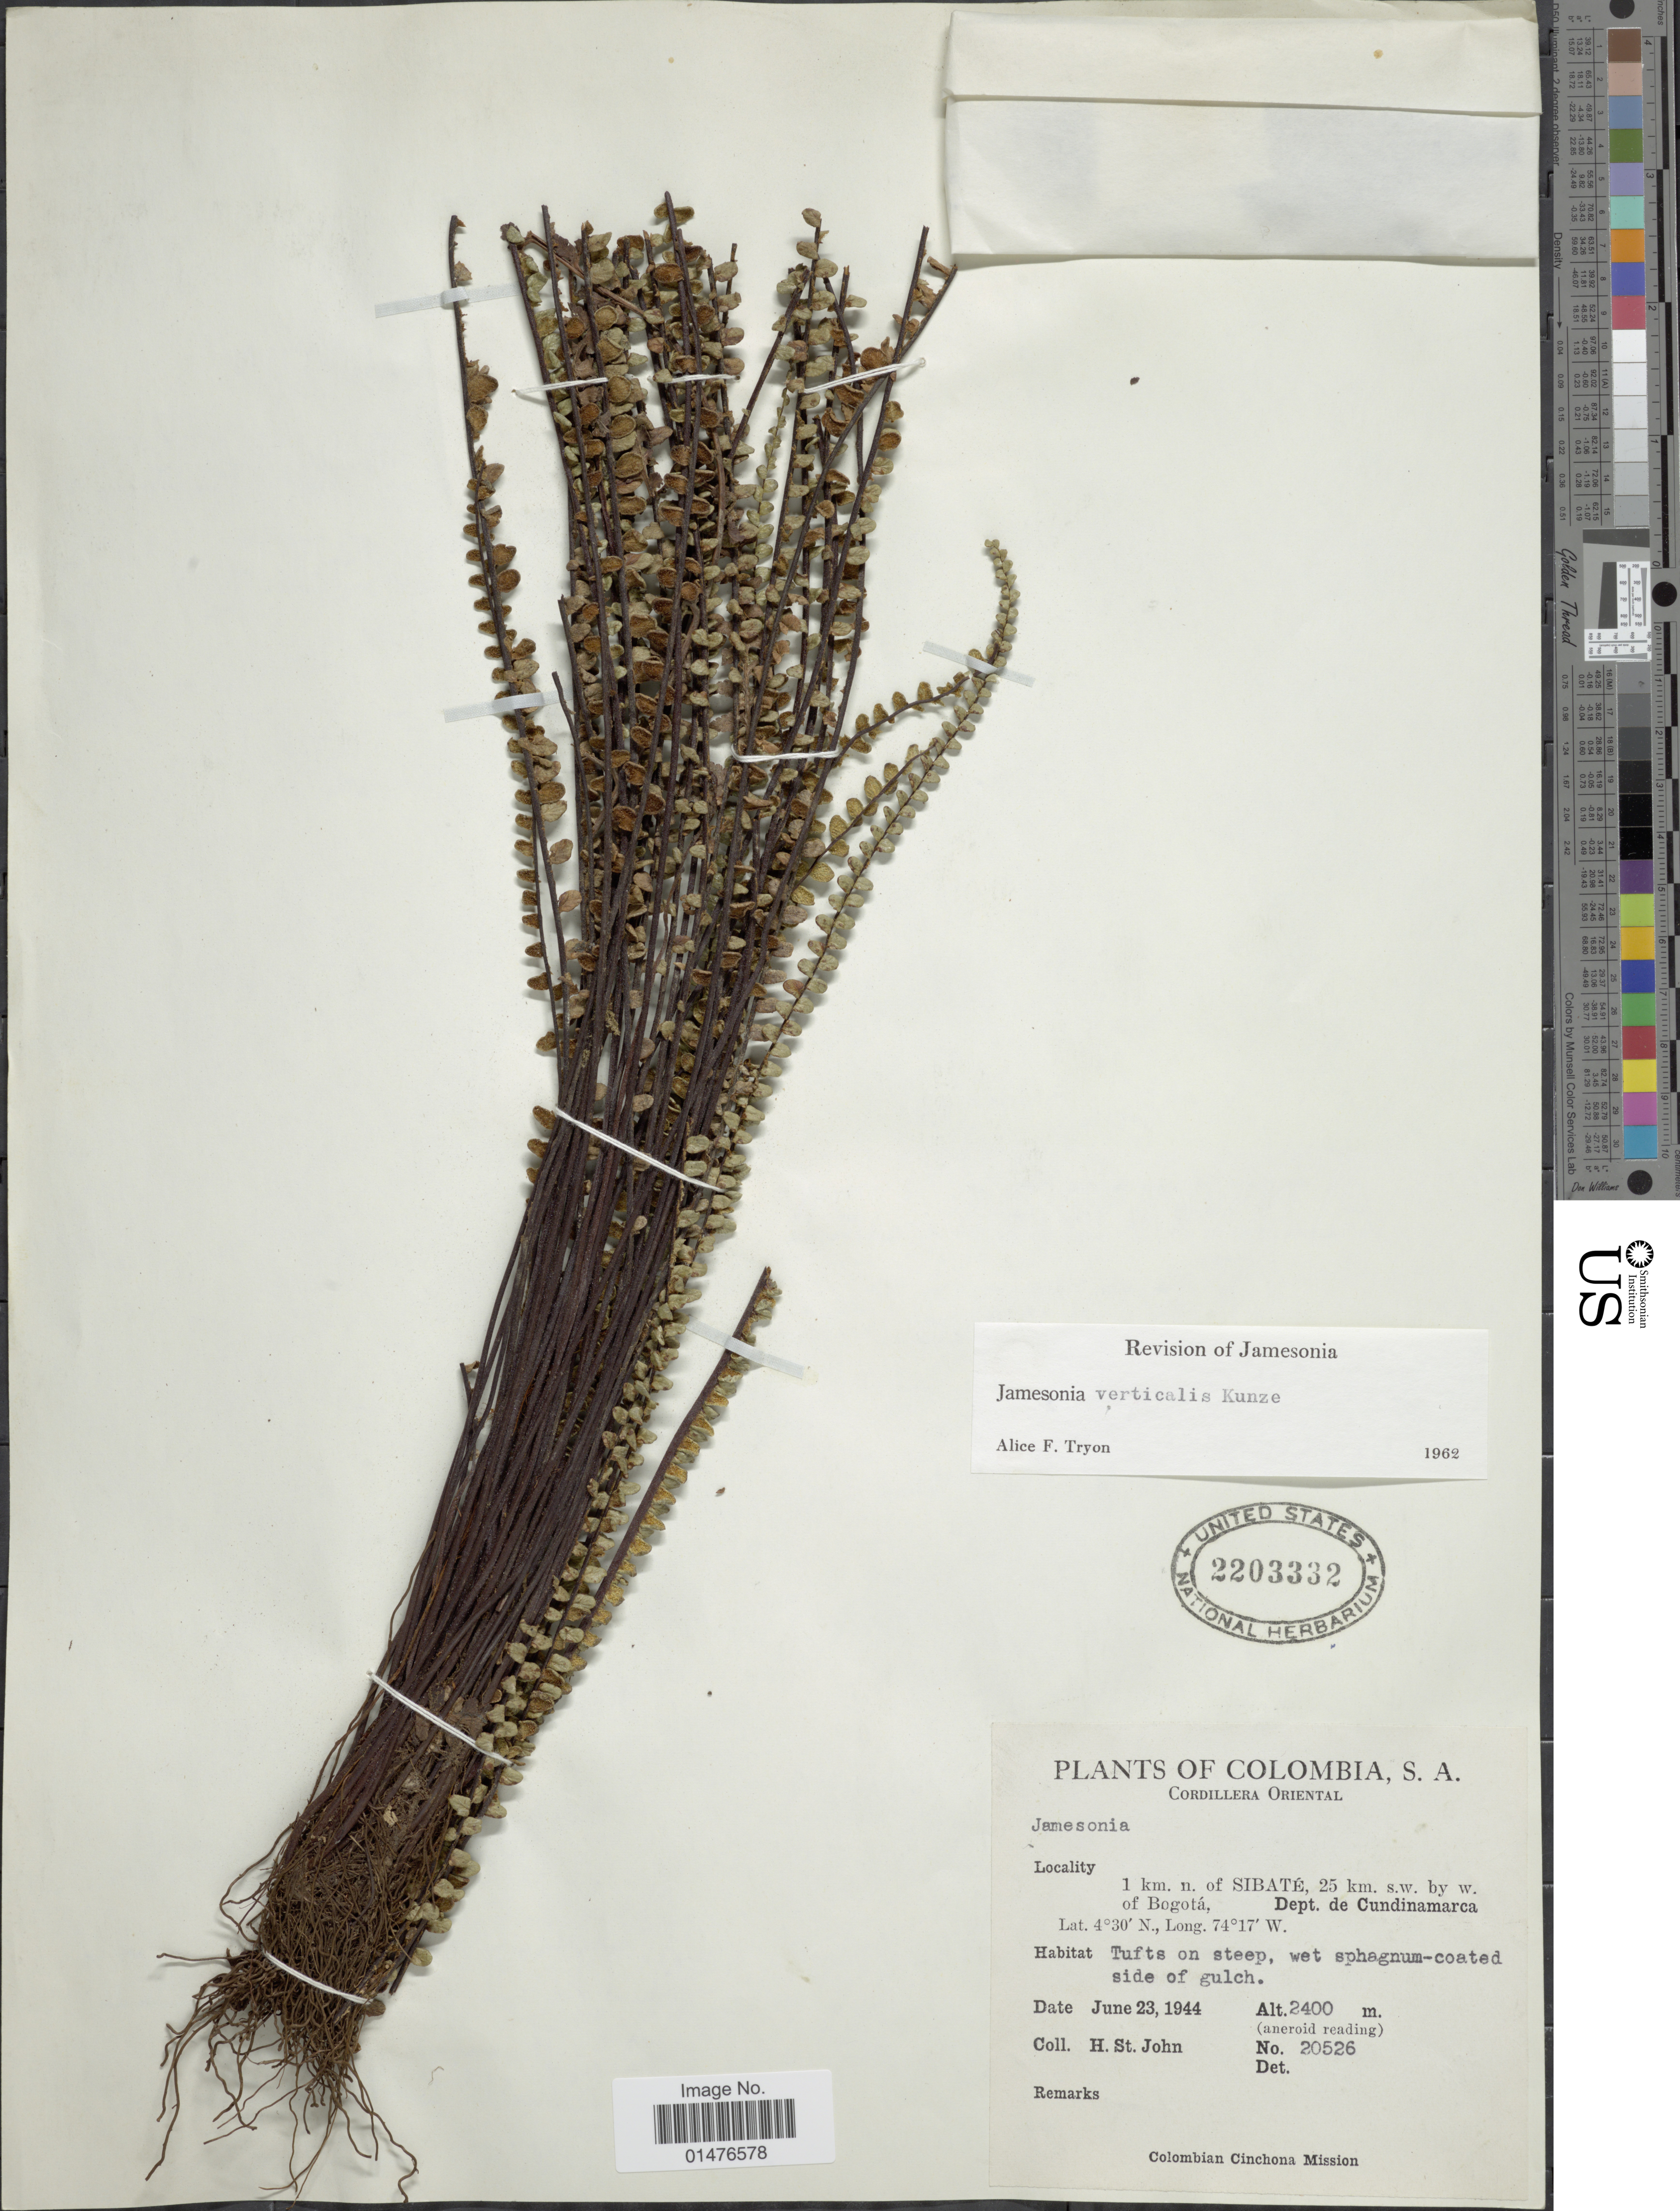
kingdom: Plantae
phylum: Tracheophyta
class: Polypodiopsida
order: Polypodiales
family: Pteridaceae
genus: Jamesonia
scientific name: Jamesonia verticalis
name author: Kunze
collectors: H. St. John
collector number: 20526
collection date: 1944-06-23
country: Colombia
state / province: Cundinamarca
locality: Cordillera Oriental. 1km. n. of Sibaté, 25 km. s.w. by w. of Bogotá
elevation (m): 2400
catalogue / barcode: US 2203332